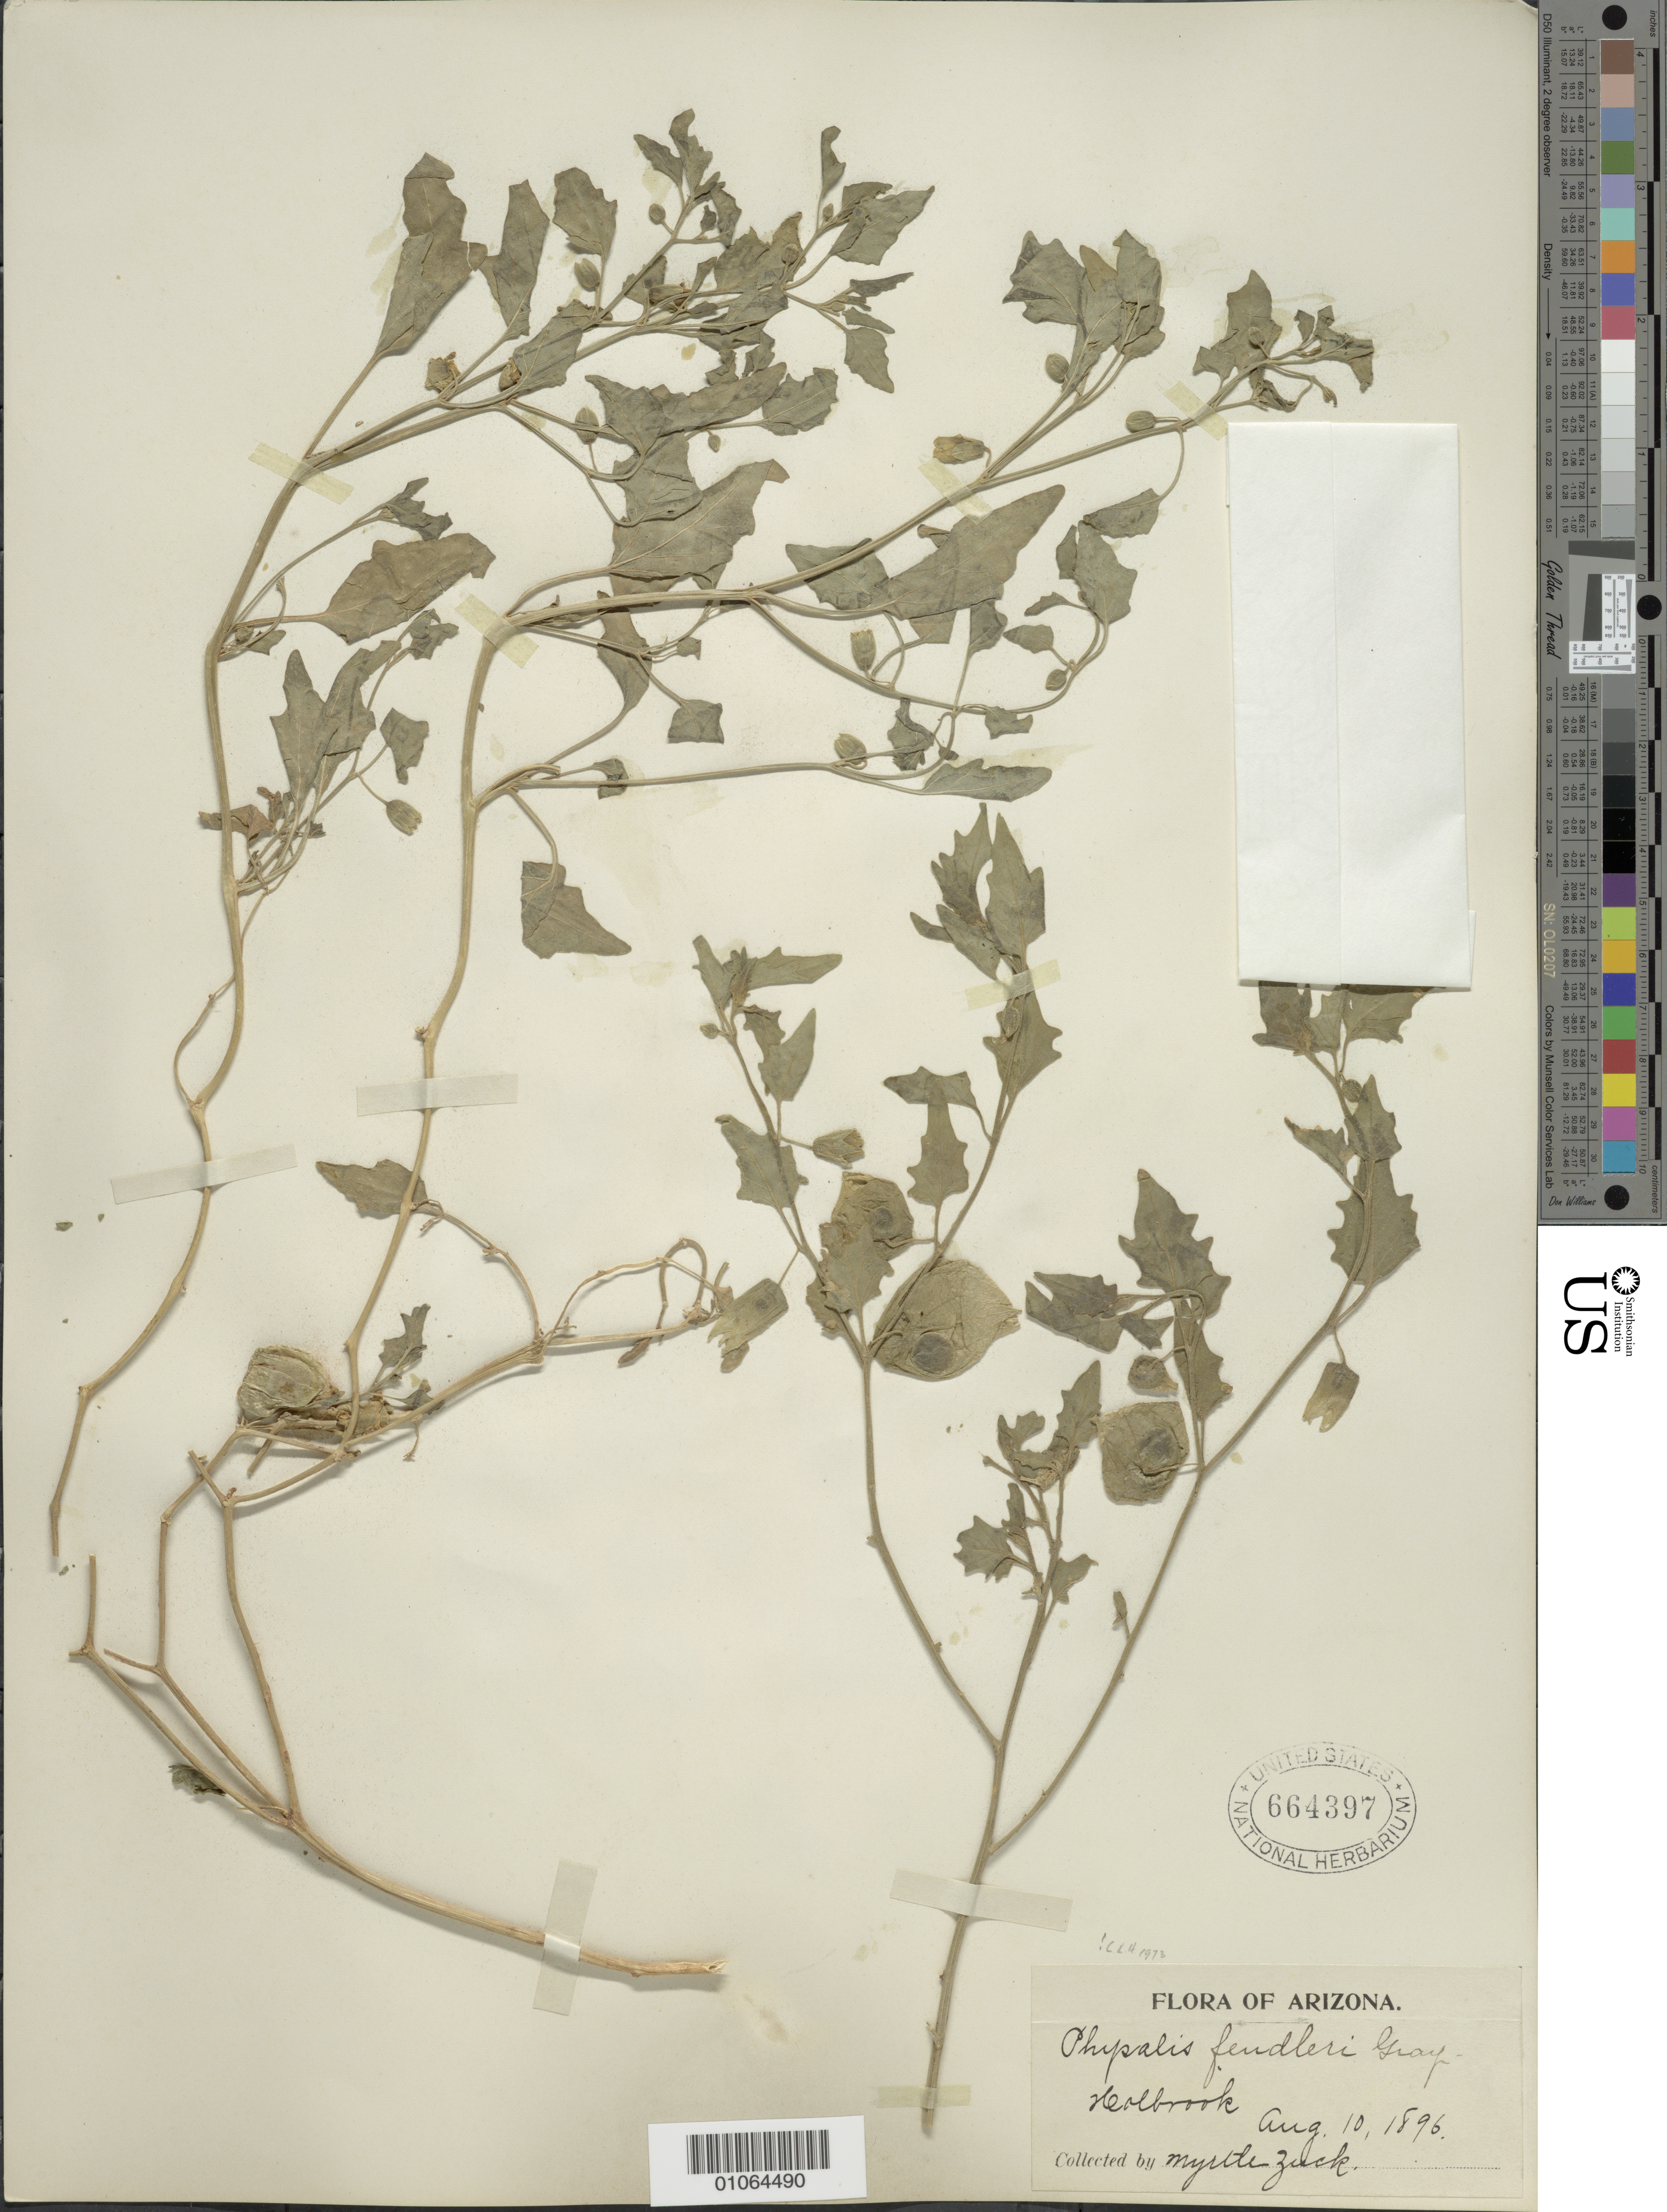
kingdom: Plantae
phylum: Tracheophyta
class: Magnoliopsida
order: Solanales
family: Solanaceae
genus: Physalis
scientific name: Physalis fendleri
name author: A. Gray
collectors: M. Zuck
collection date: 1896-08-10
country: United States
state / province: Arizona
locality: Holbrook.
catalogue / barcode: US 664397